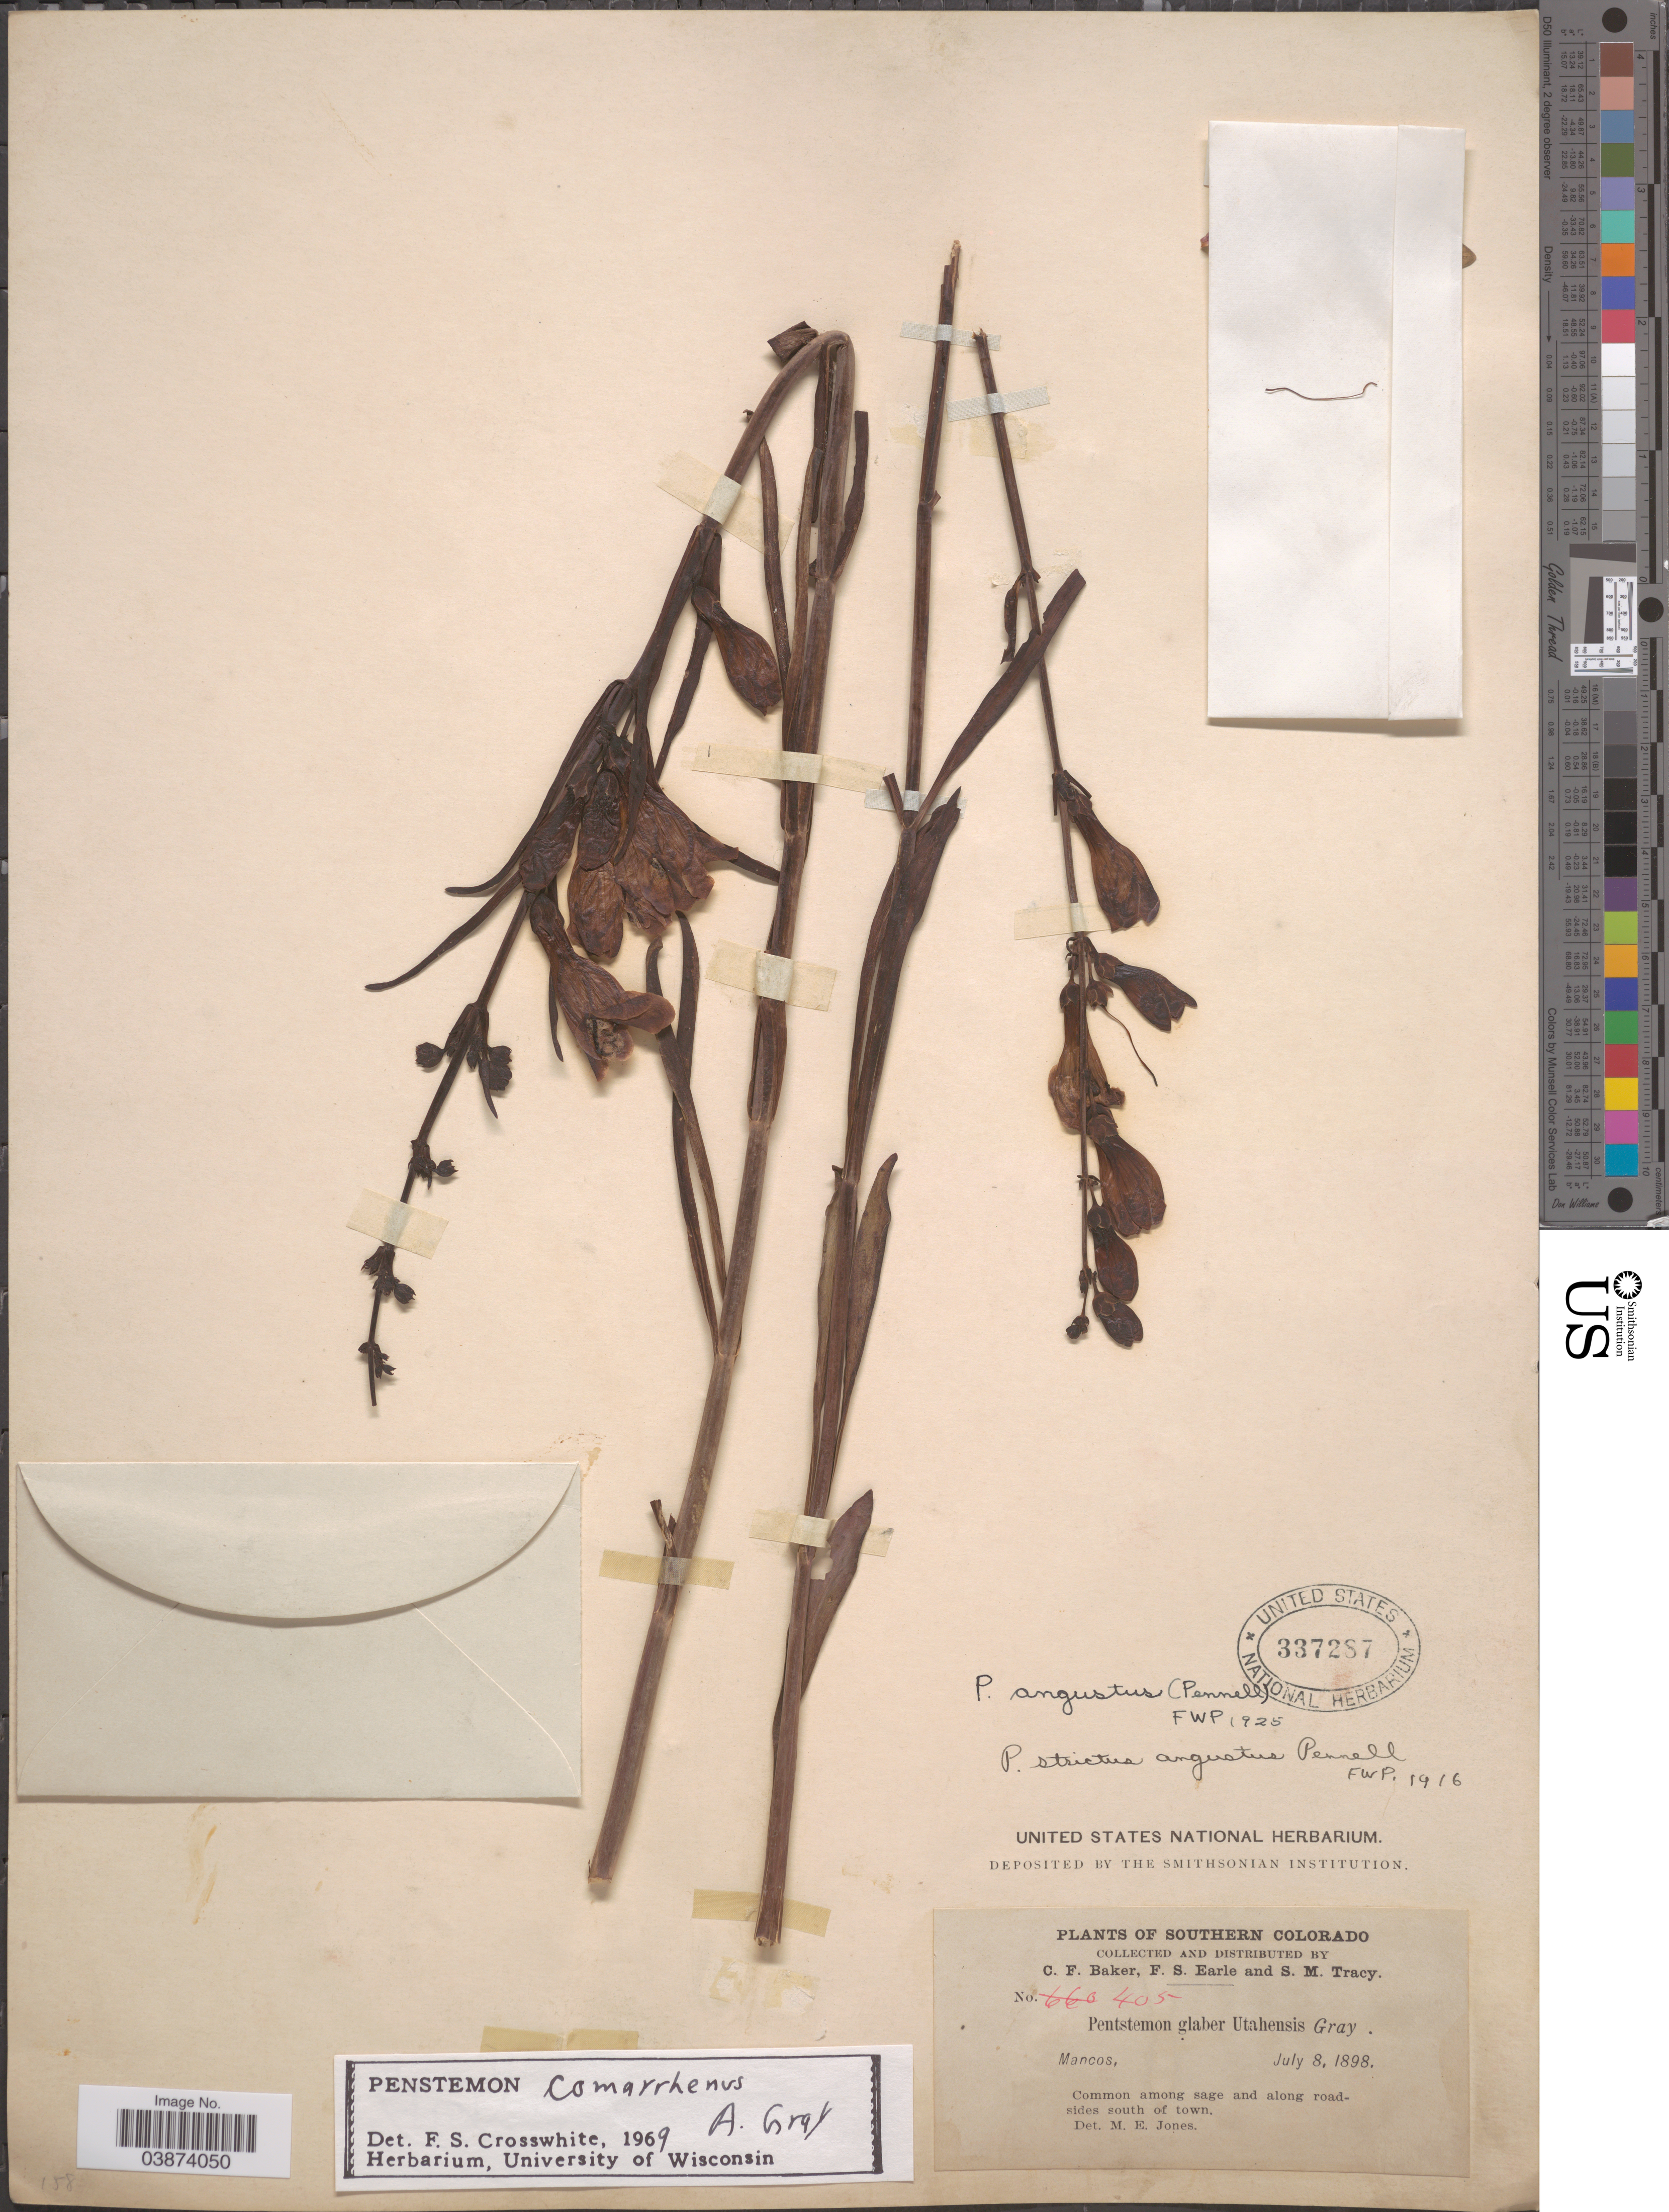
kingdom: Plantae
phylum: Tracheophyta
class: Magnoliopsida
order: Lamiales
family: Plantaginaceae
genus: Penstemon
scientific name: Penstemon comarrhenus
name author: A. Gray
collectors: C. F. Baker, F. S. Earle & S. M. Tracy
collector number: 405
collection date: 1898-07-08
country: United States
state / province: Colorado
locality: Southern Colorado. Common among sage and along roadsides south of town.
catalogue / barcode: US 337287